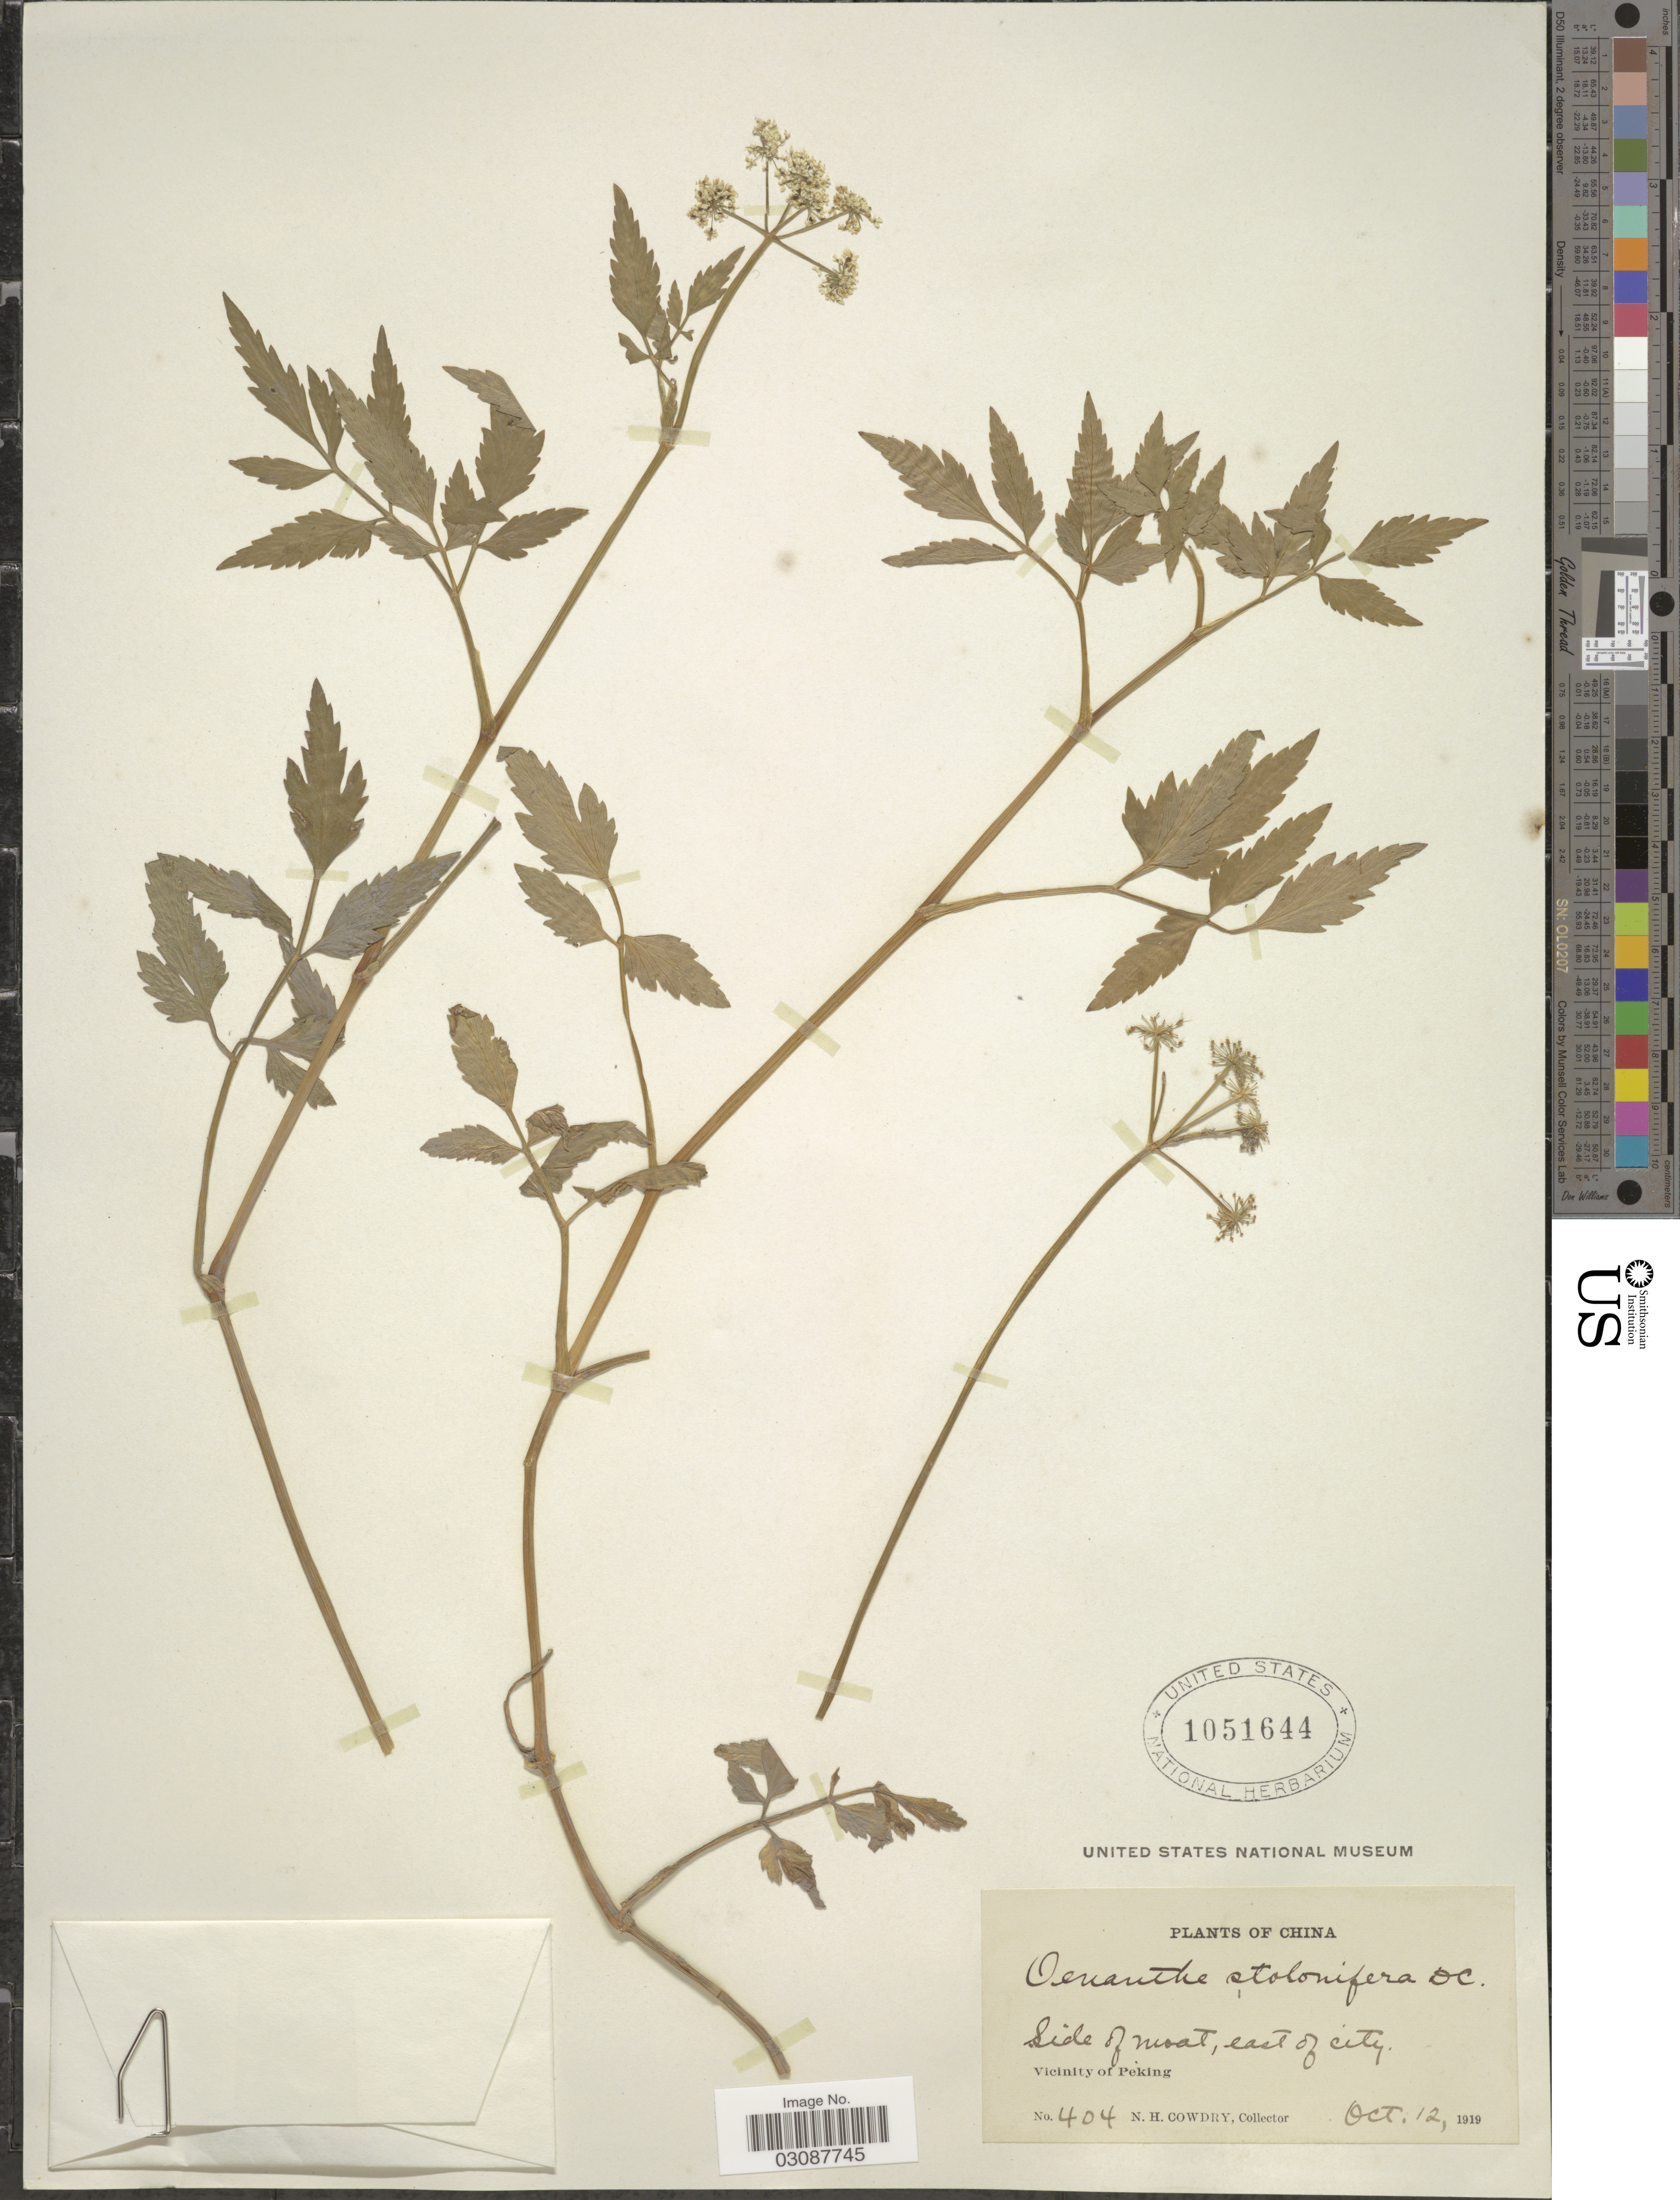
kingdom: Plantae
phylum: Tracheophyta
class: Magnoliopsida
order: Apiales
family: Apiaceae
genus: Oenanthe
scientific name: Oenanthe stolonifera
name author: Wall. ex DC.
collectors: N. H. Cowdry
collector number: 404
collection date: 1919-10-12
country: China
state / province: Beijing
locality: Side of moat, east of city, Vicinity of Peking.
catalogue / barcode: US 1051644